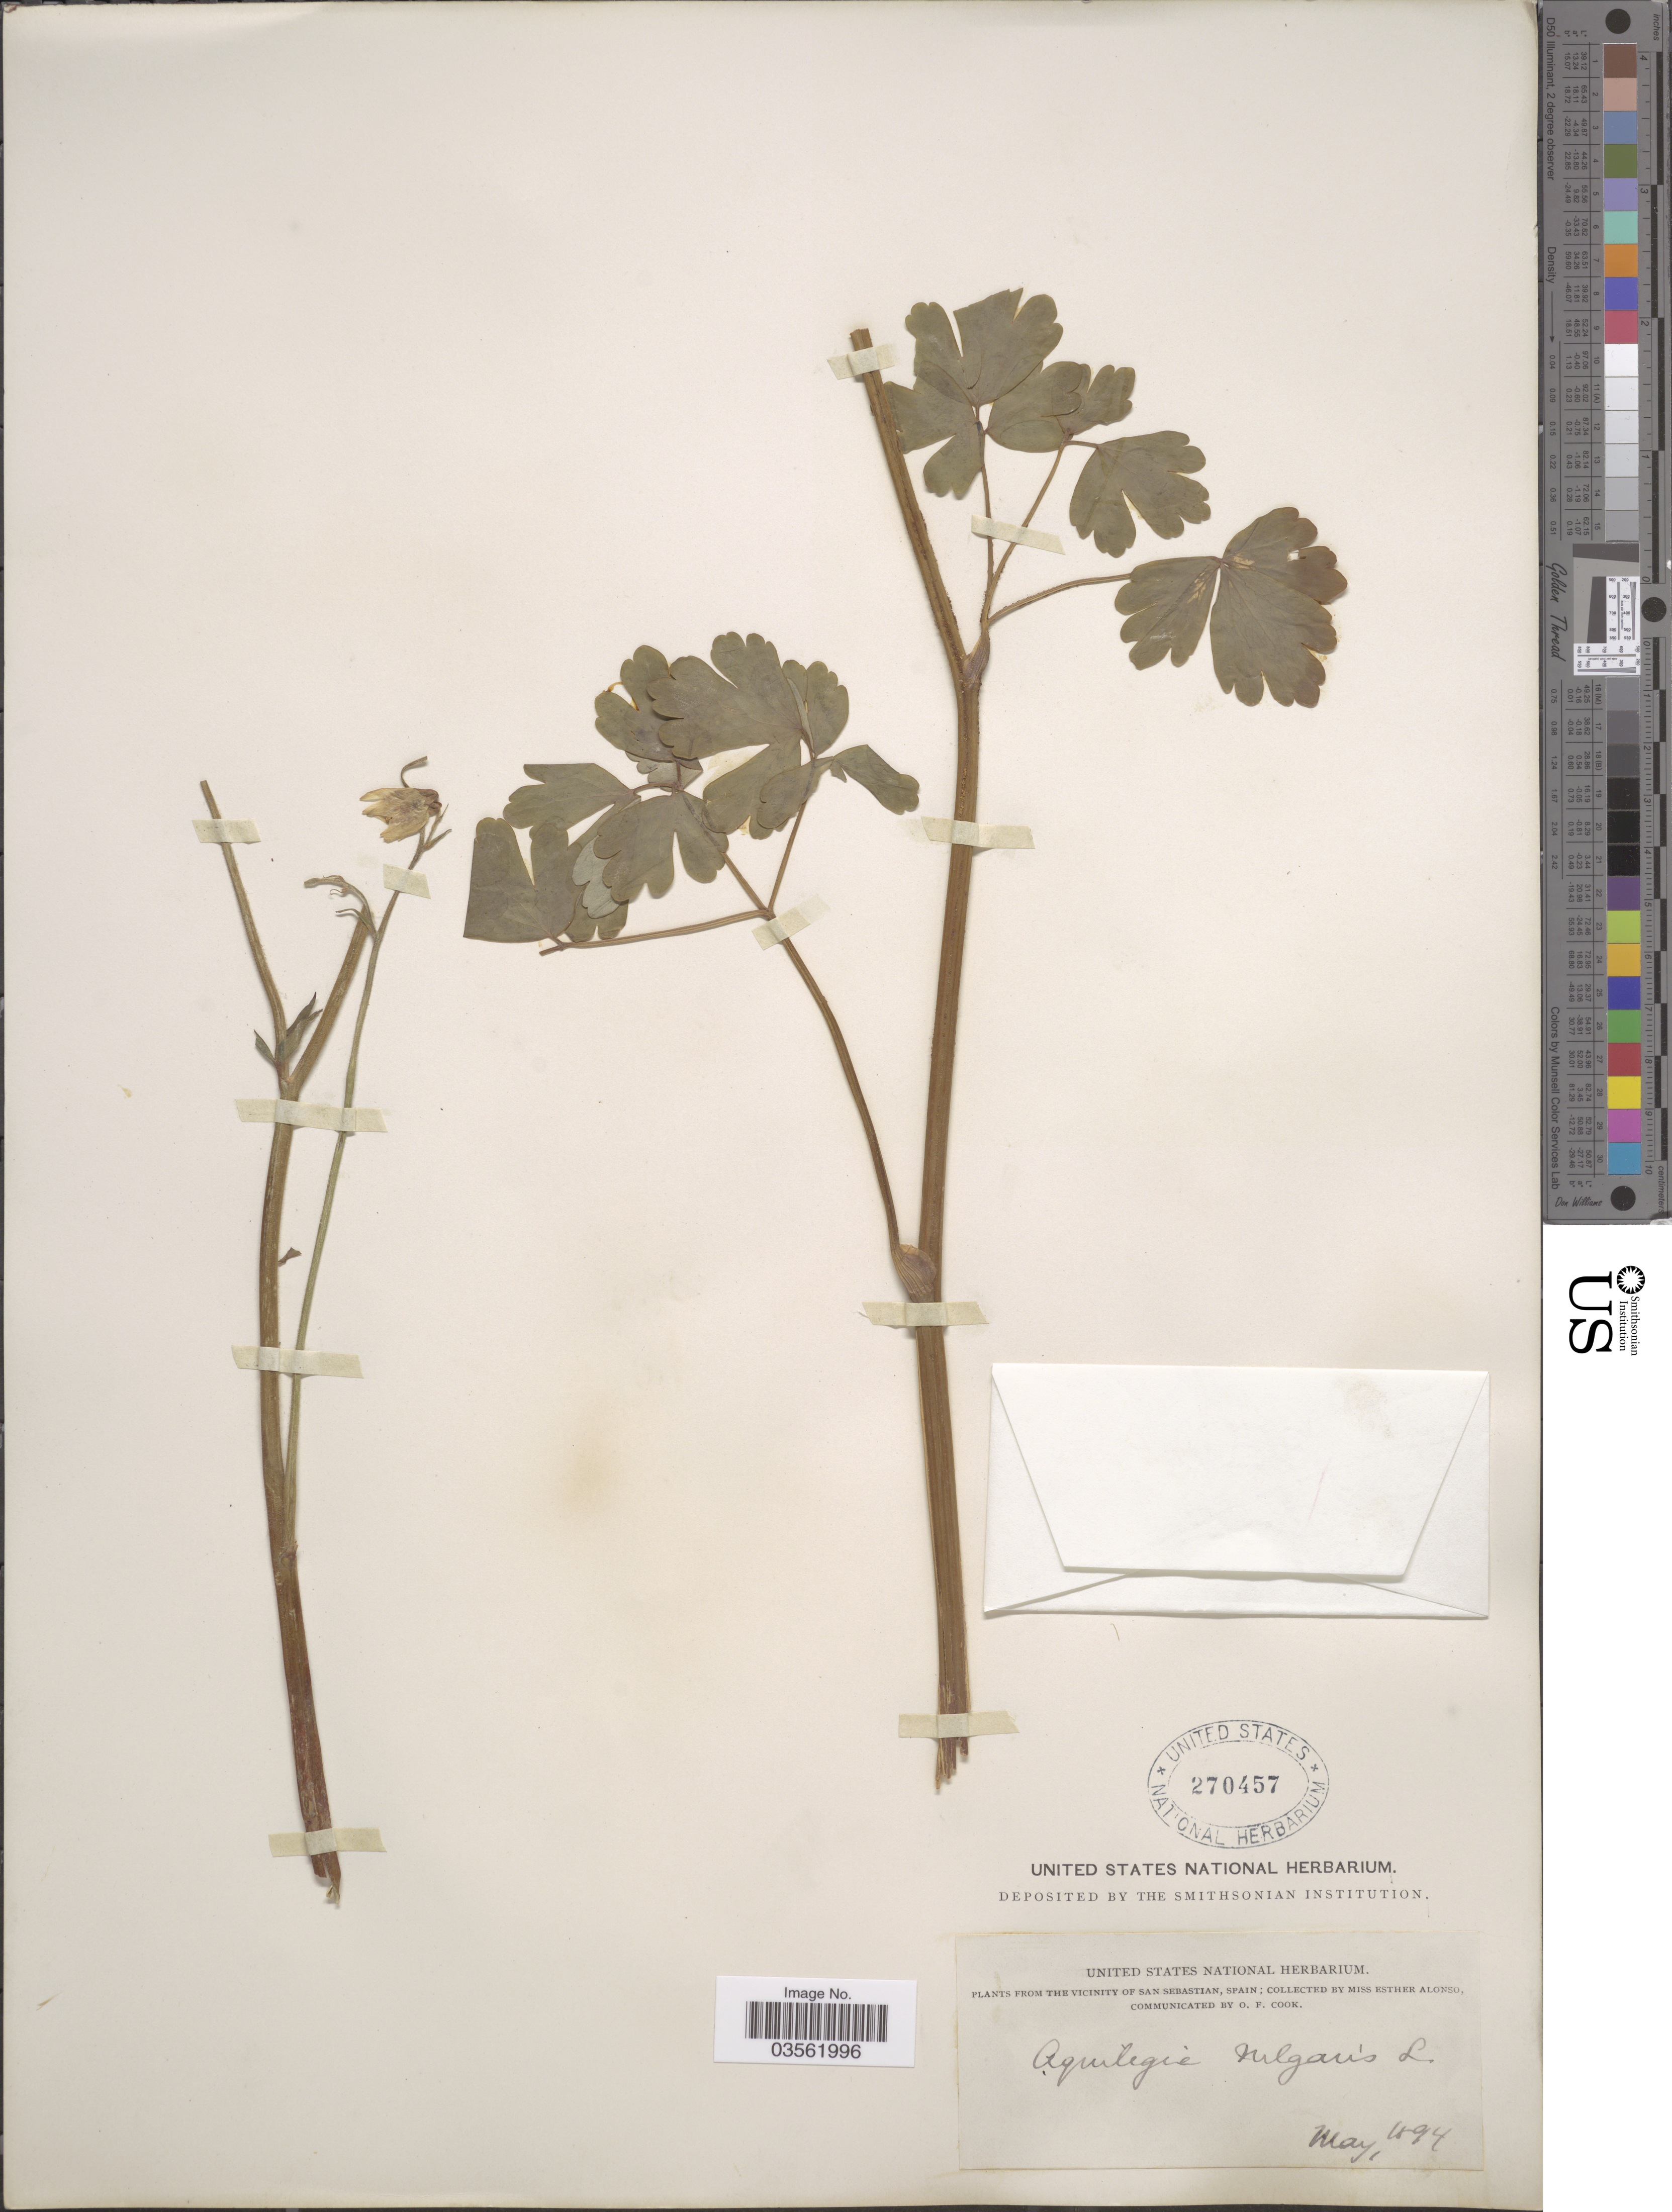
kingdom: Plantae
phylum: Tracheophyta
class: Magnoliopsida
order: Ranunculales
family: Ranunculaceae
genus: Aquilegia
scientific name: Aquilegia vulgaris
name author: L.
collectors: E. Alonso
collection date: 1894-05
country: Spain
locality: The vicinity of San Sebastian.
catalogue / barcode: US 270457